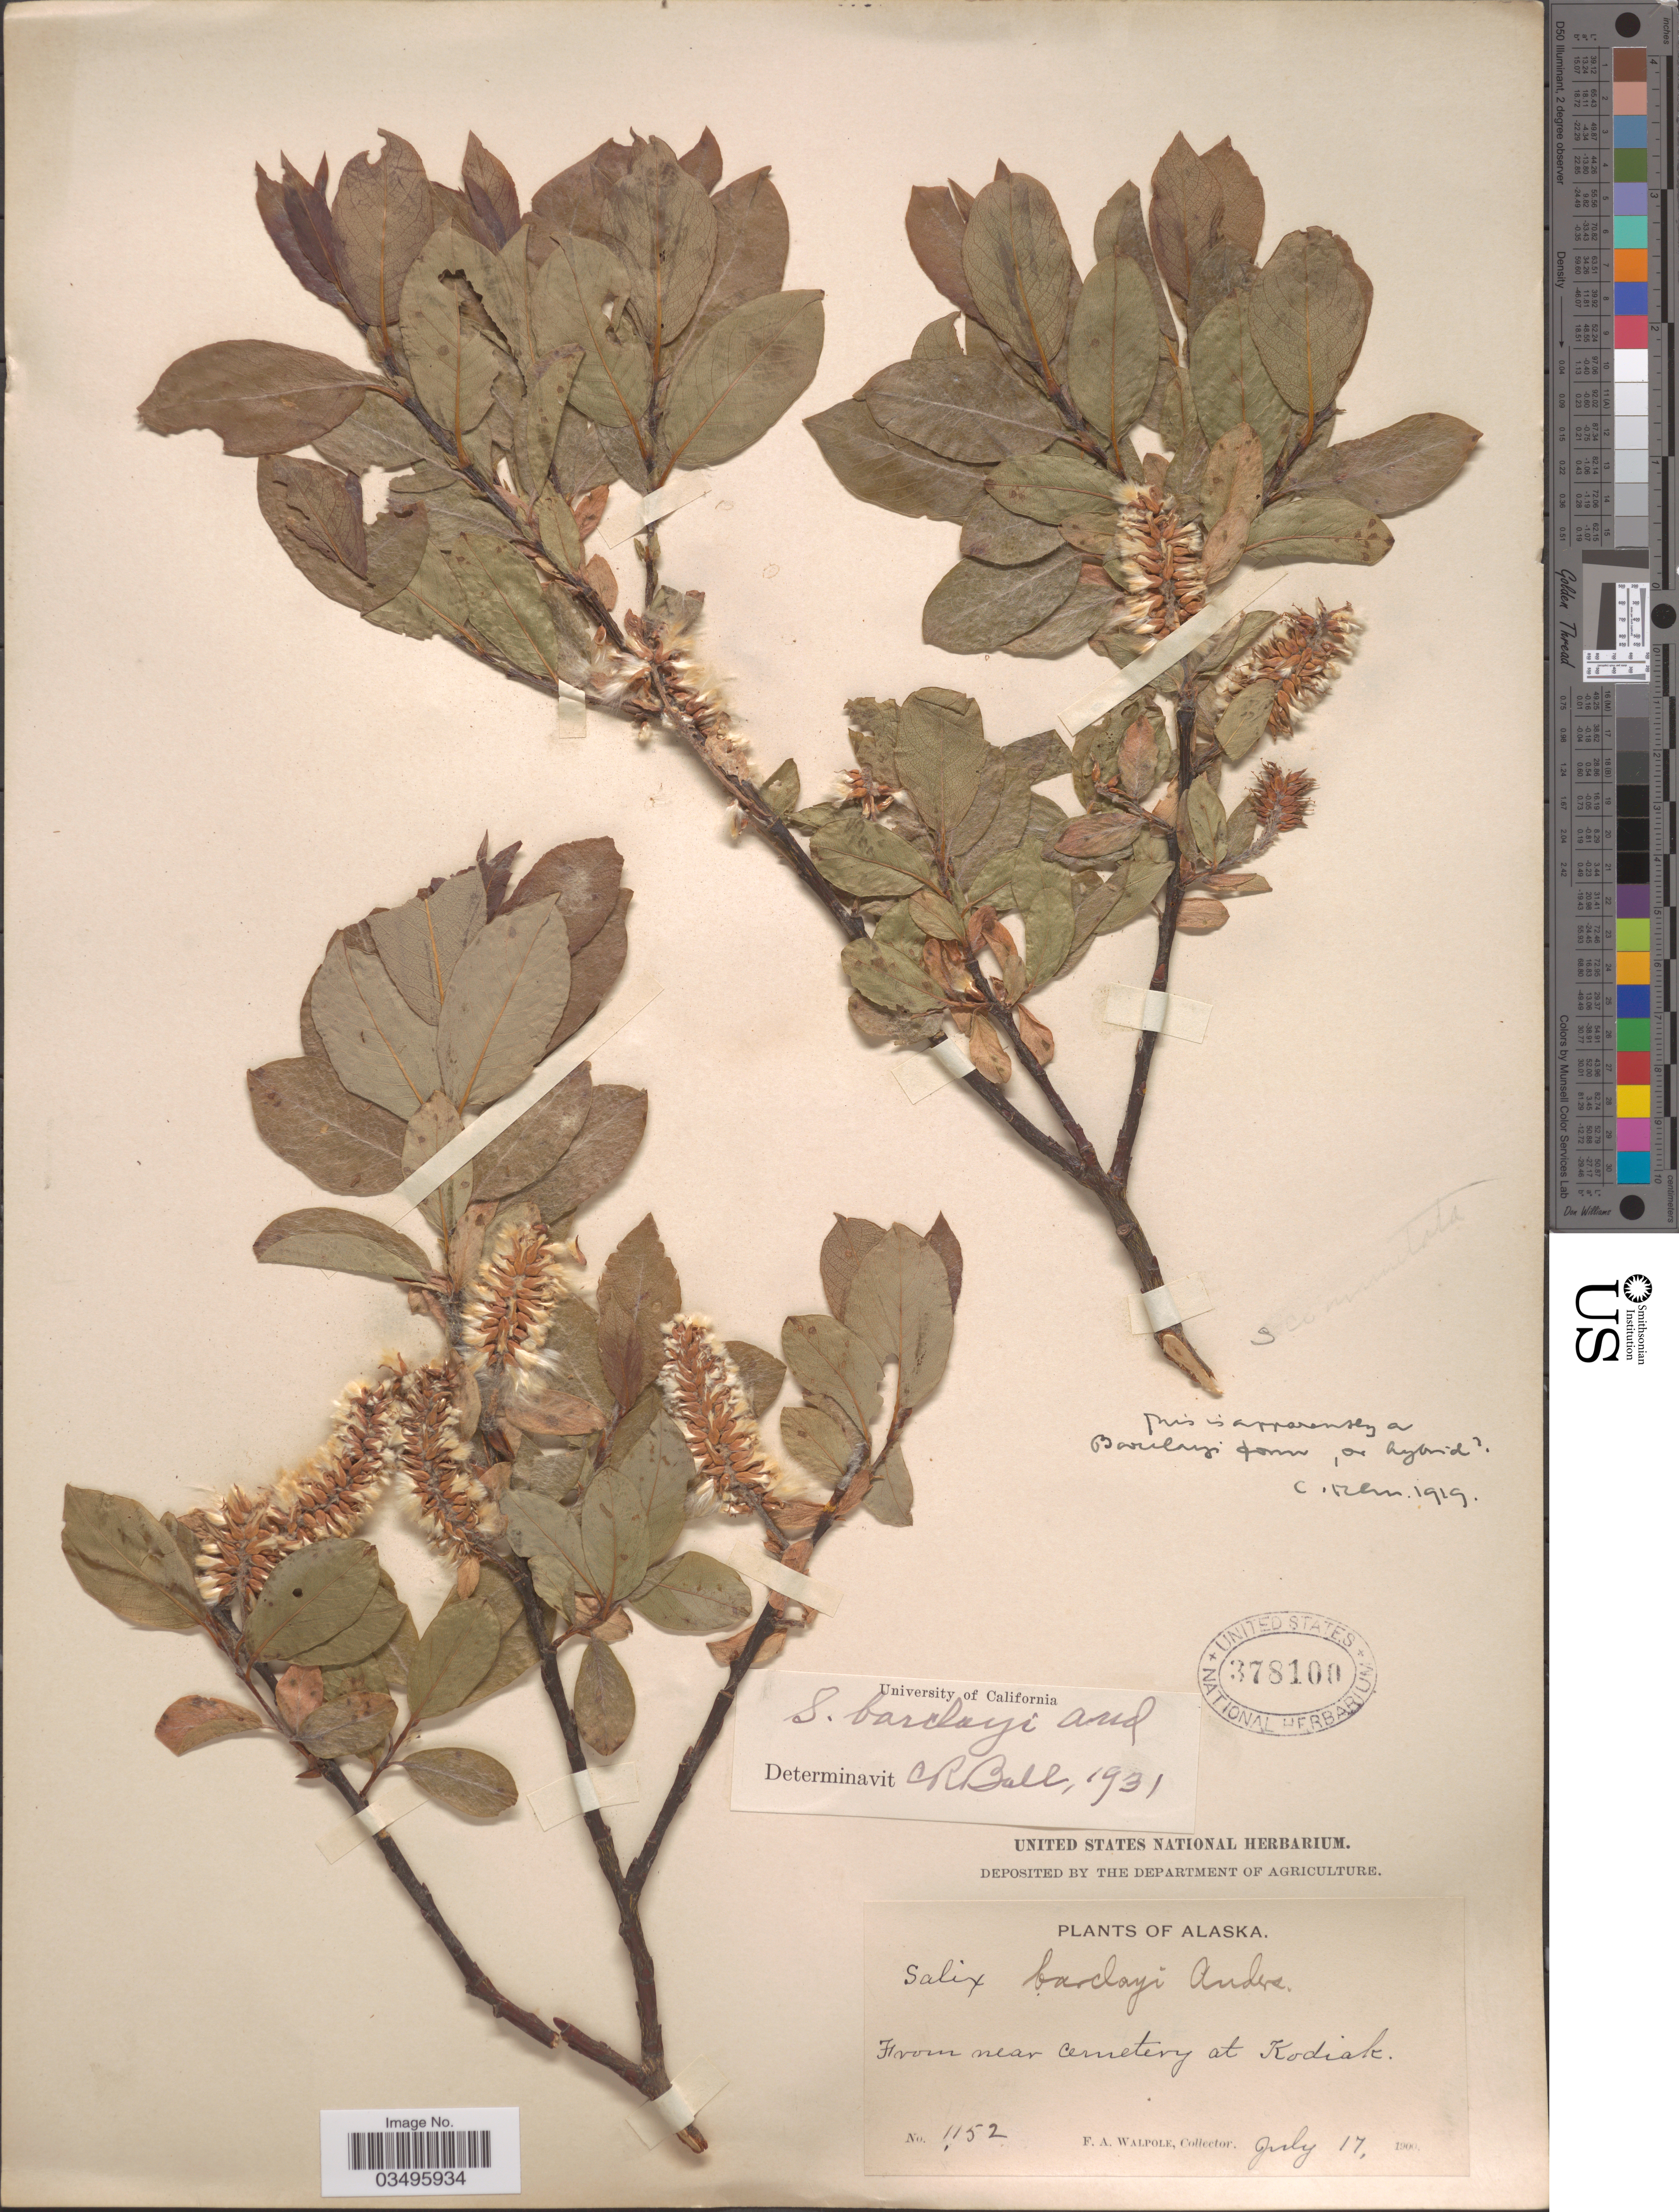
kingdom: Plantae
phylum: Tracheophyta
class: Magnoliopsida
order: Malpighiales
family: Salicaceae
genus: Salix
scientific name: Salix barclayi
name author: Andersson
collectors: F. Walpole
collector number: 1152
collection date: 1900-07-17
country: United States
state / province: Alaska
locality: From near Cemetery at Kodiak.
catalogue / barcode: US 378100